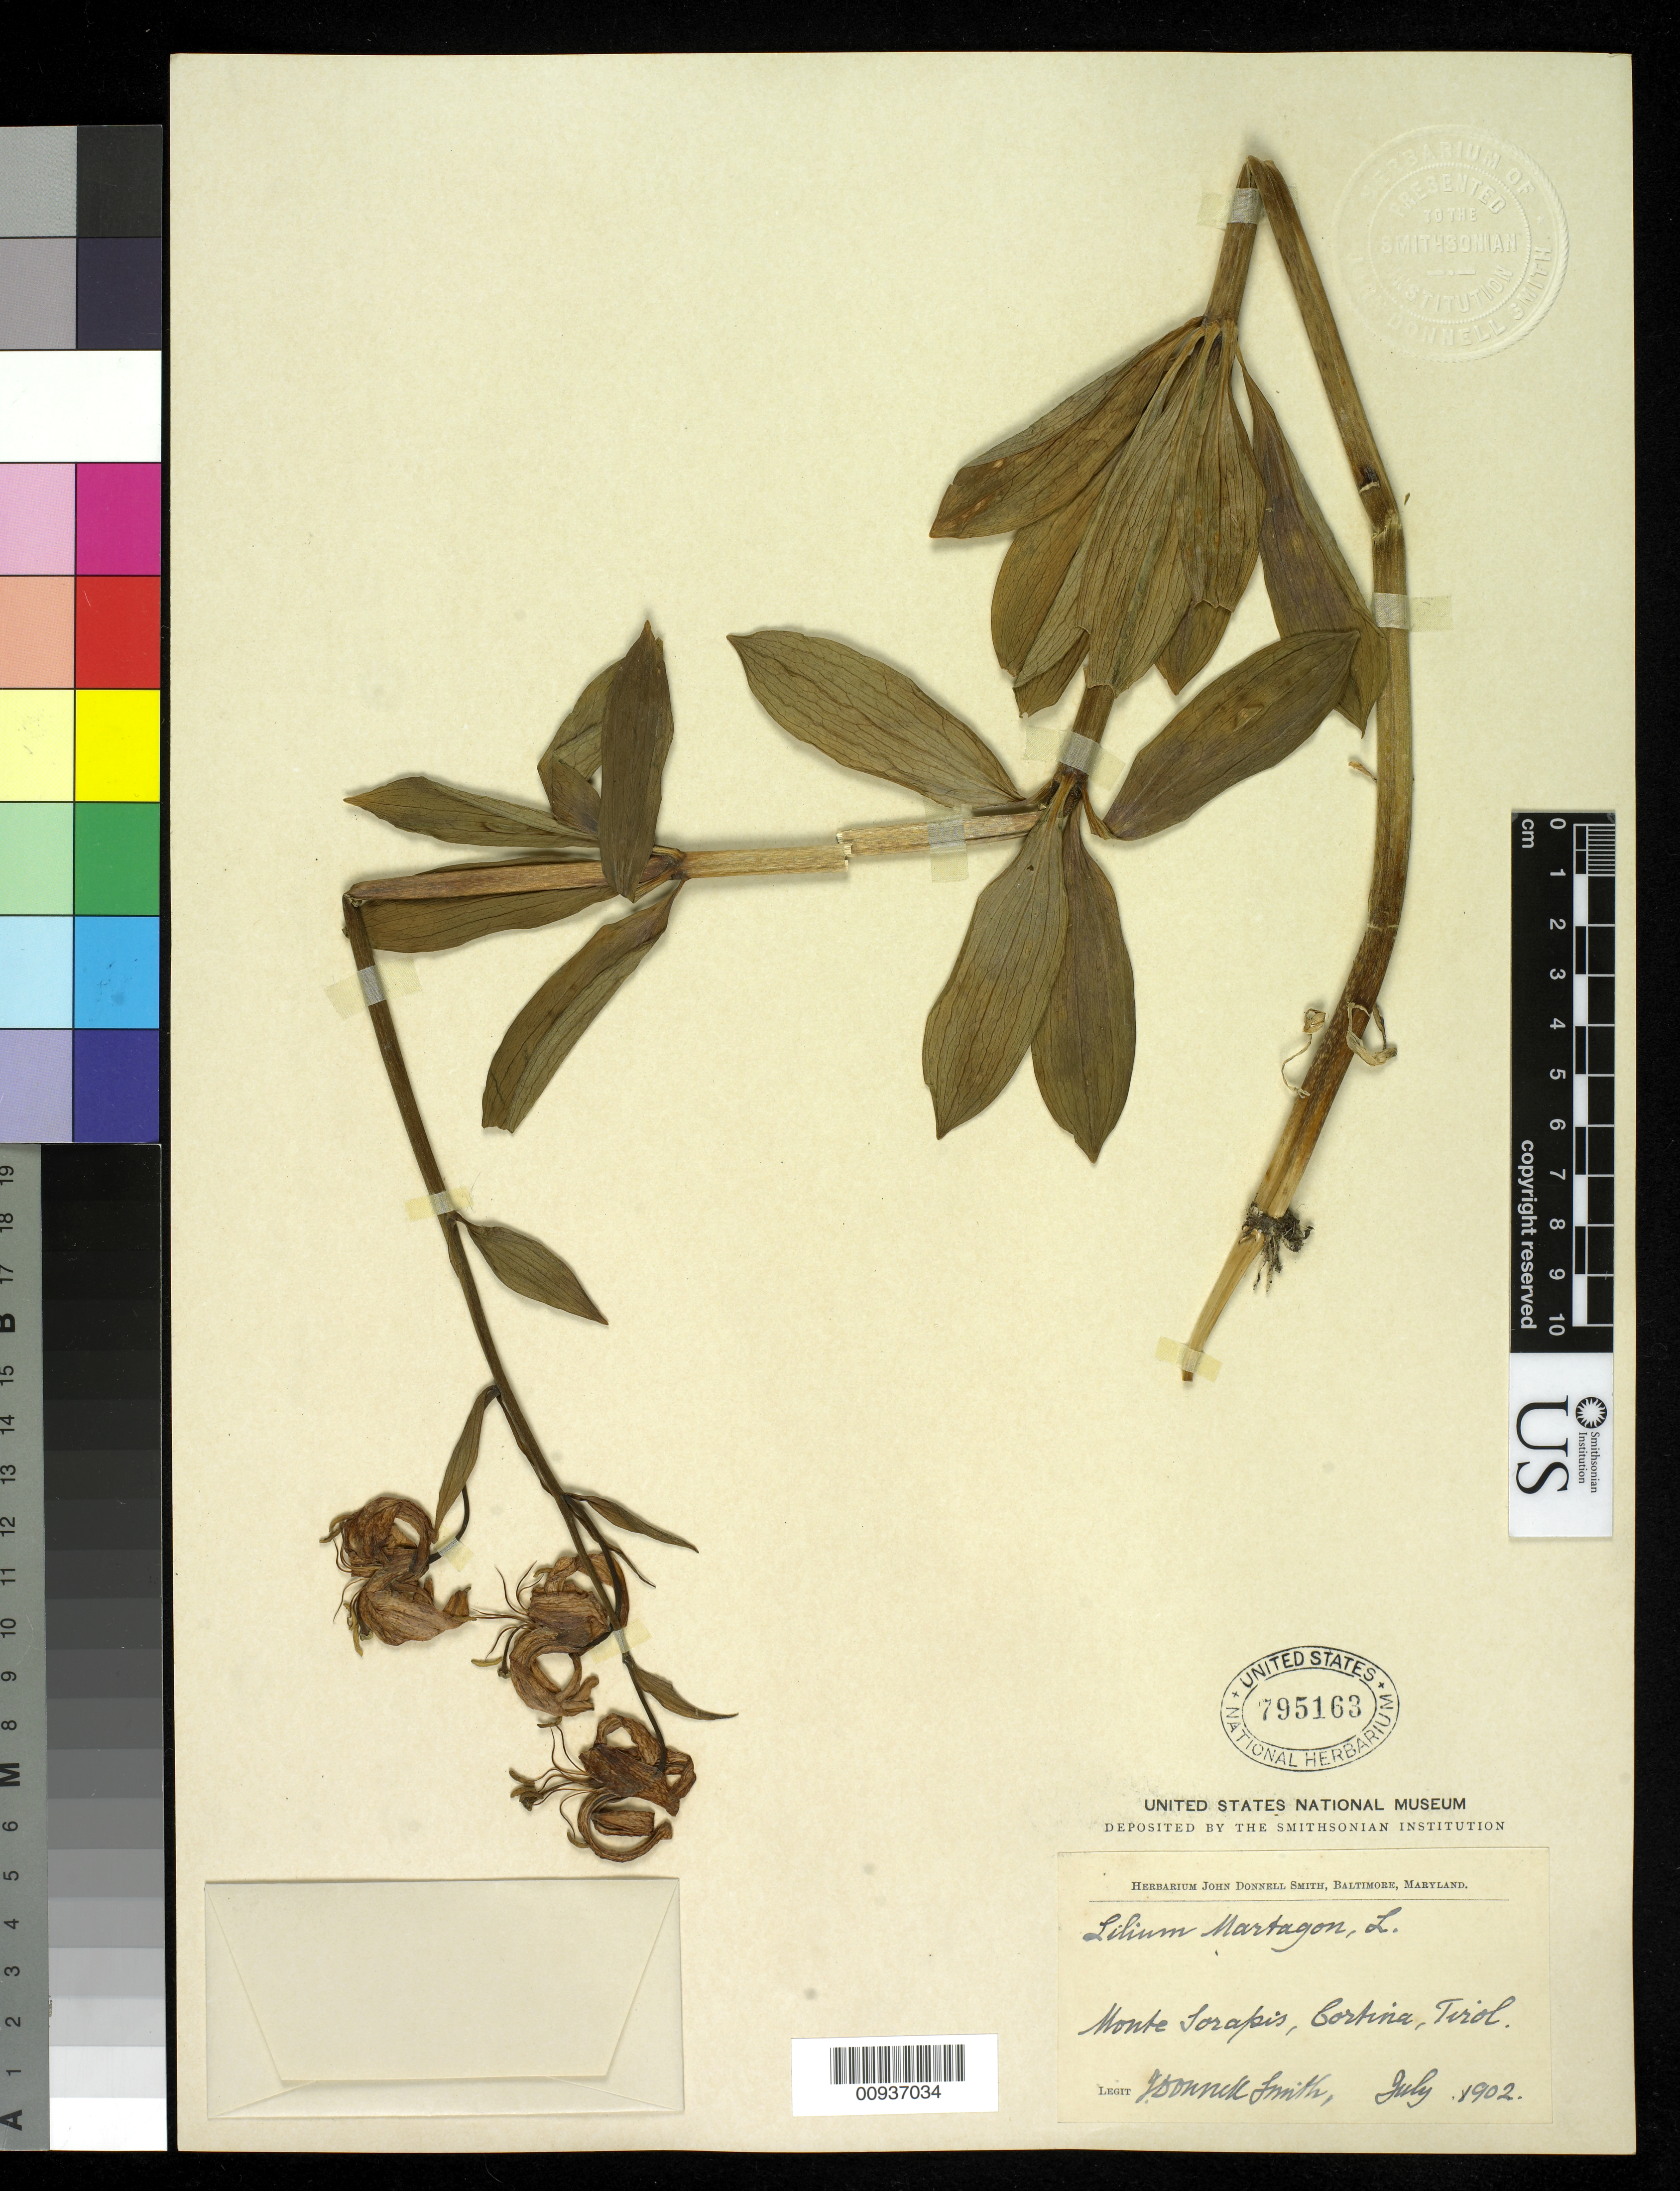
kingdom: Plantae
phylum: Tracheophyta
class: Liliopsida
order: Liliales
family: Liliaceae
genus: Lilium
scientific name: Lilium martagon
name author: L.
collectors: J. Donnell Smith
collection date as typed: Jul 1902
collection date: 1902-07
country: Italy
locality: Monte Sorapis, Cortina, Tirol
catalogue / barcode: US 795163